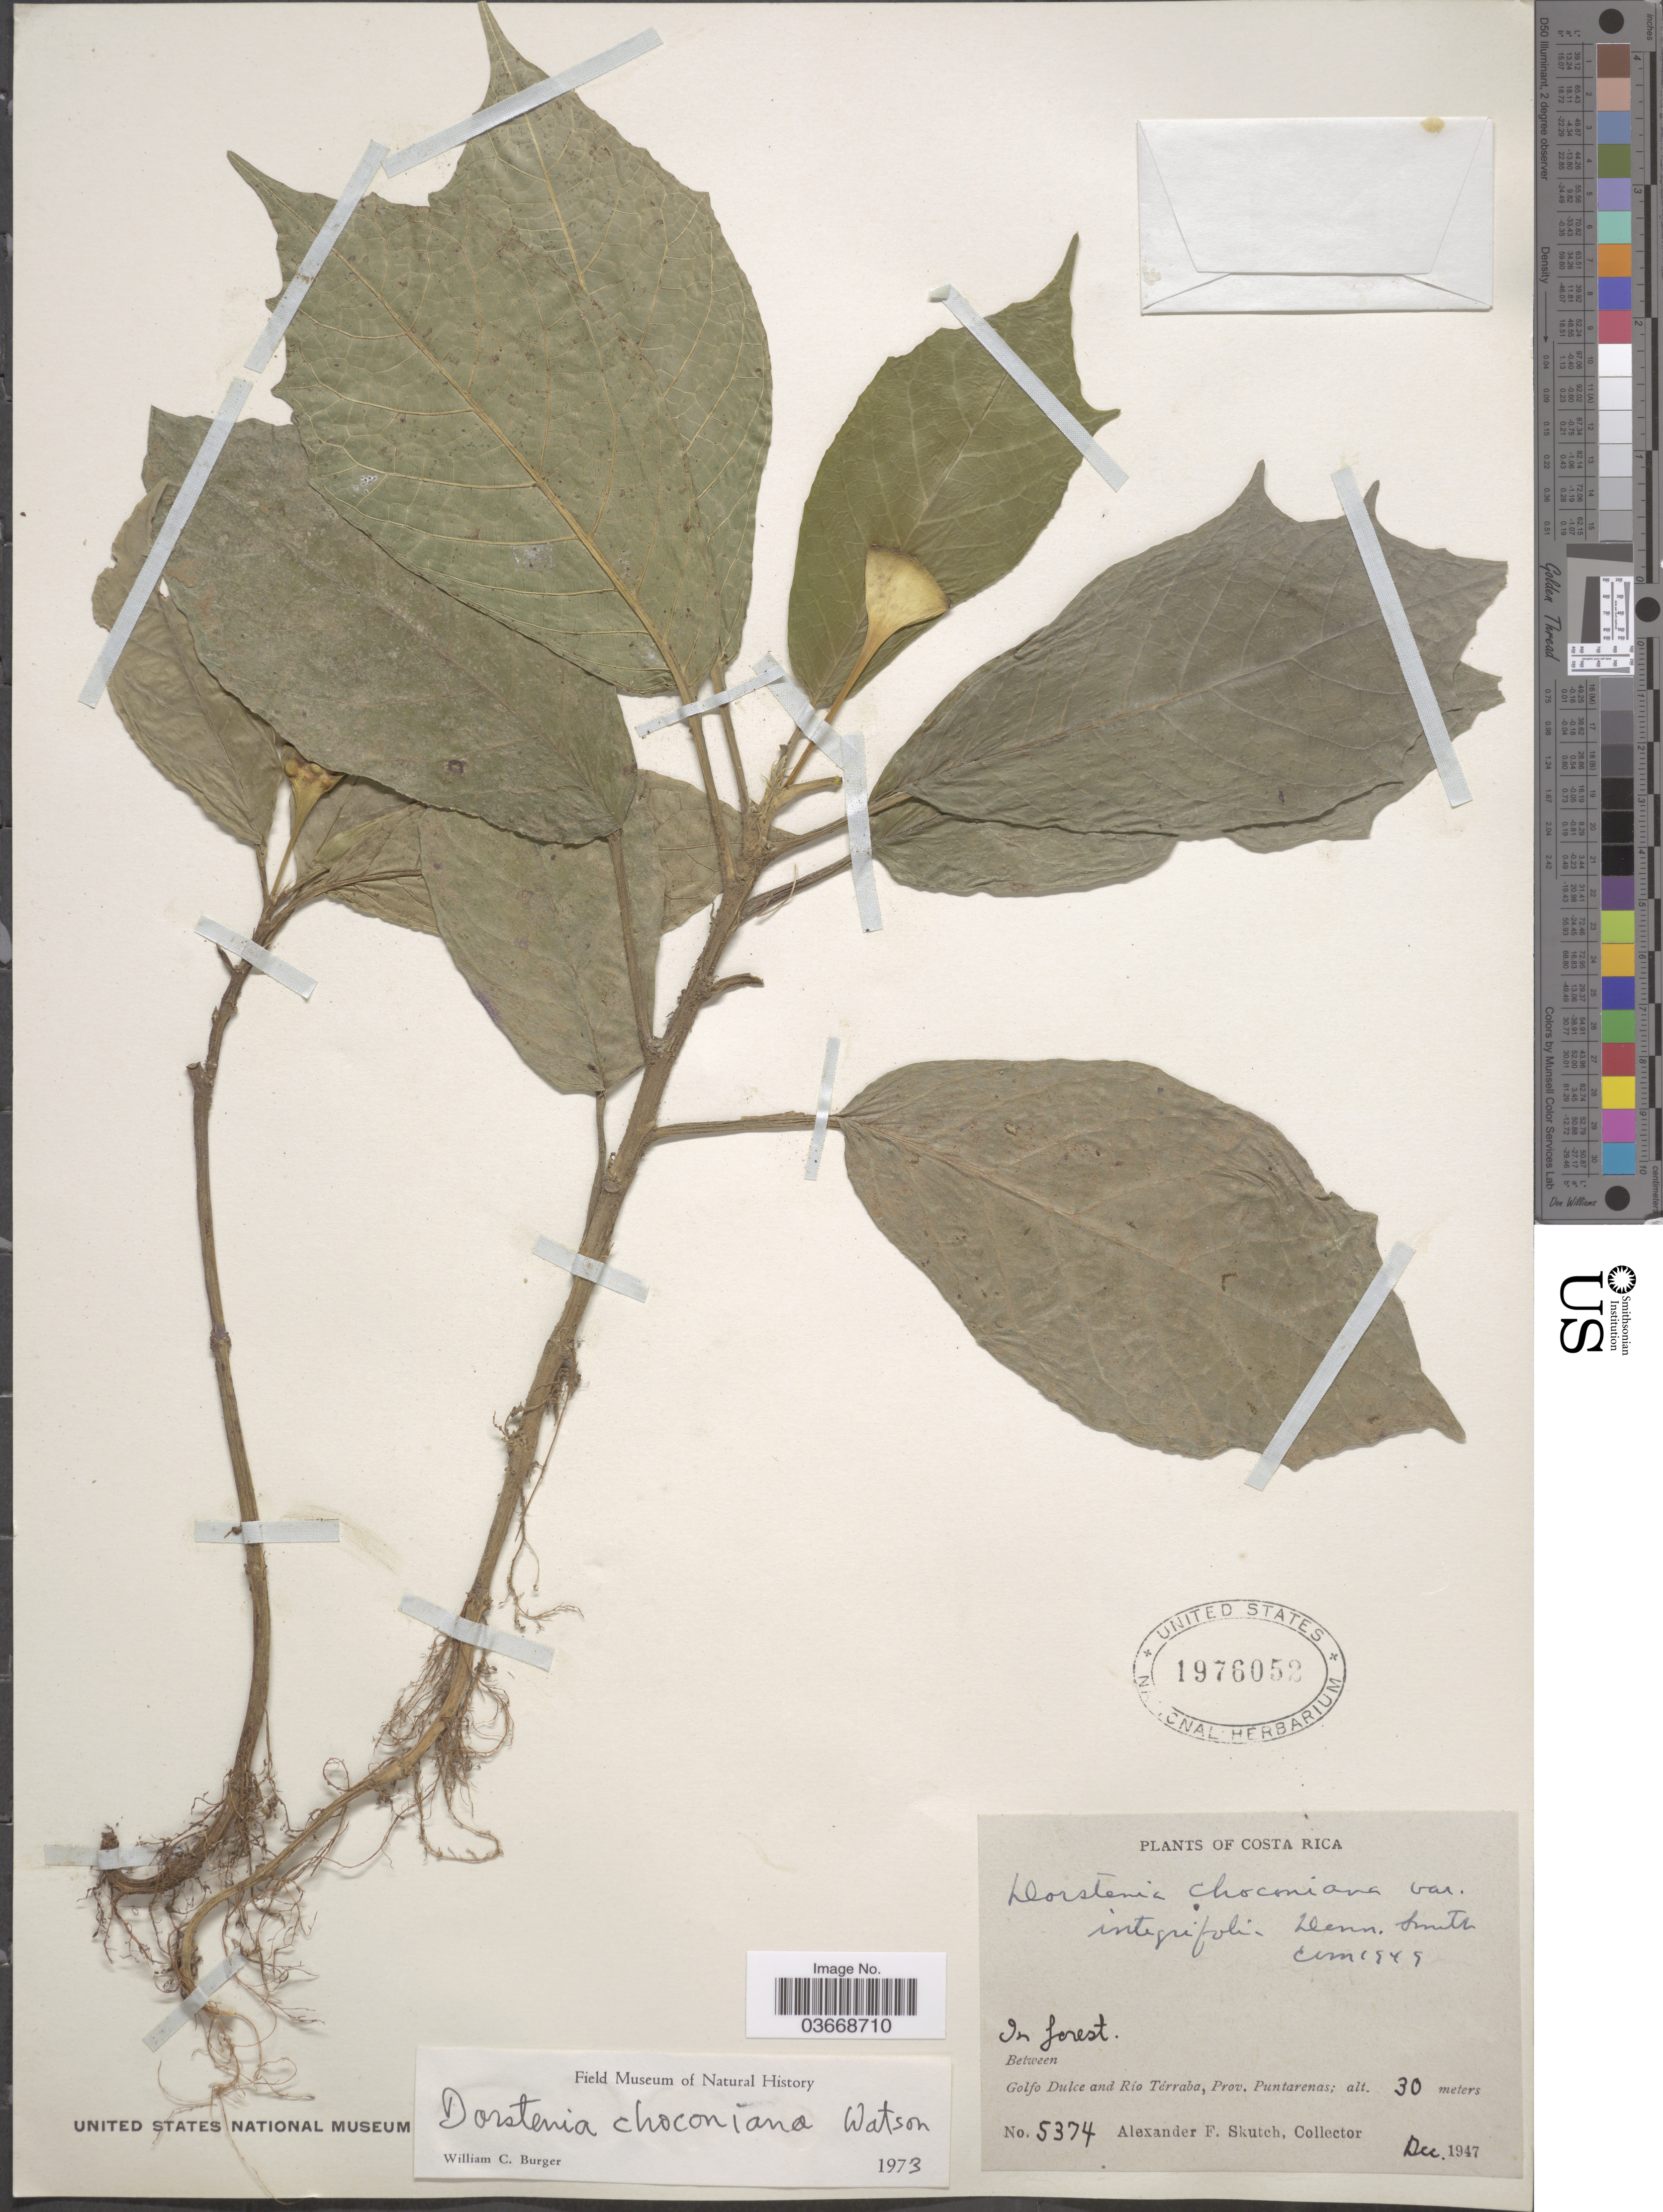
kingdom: Plantae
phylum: Tracheophyta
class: Magnoliopsida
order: Rosales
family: Moraceae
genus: Dorstenia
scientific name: Dorstenia choconiana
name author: S. Watson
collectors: A. F. Skutch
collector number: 5374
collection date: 1947-12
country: Costa Rica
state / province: Puntarenas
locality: Between Golfo Dulce and Río Térraba.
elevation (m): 30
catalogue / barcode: US 1976052